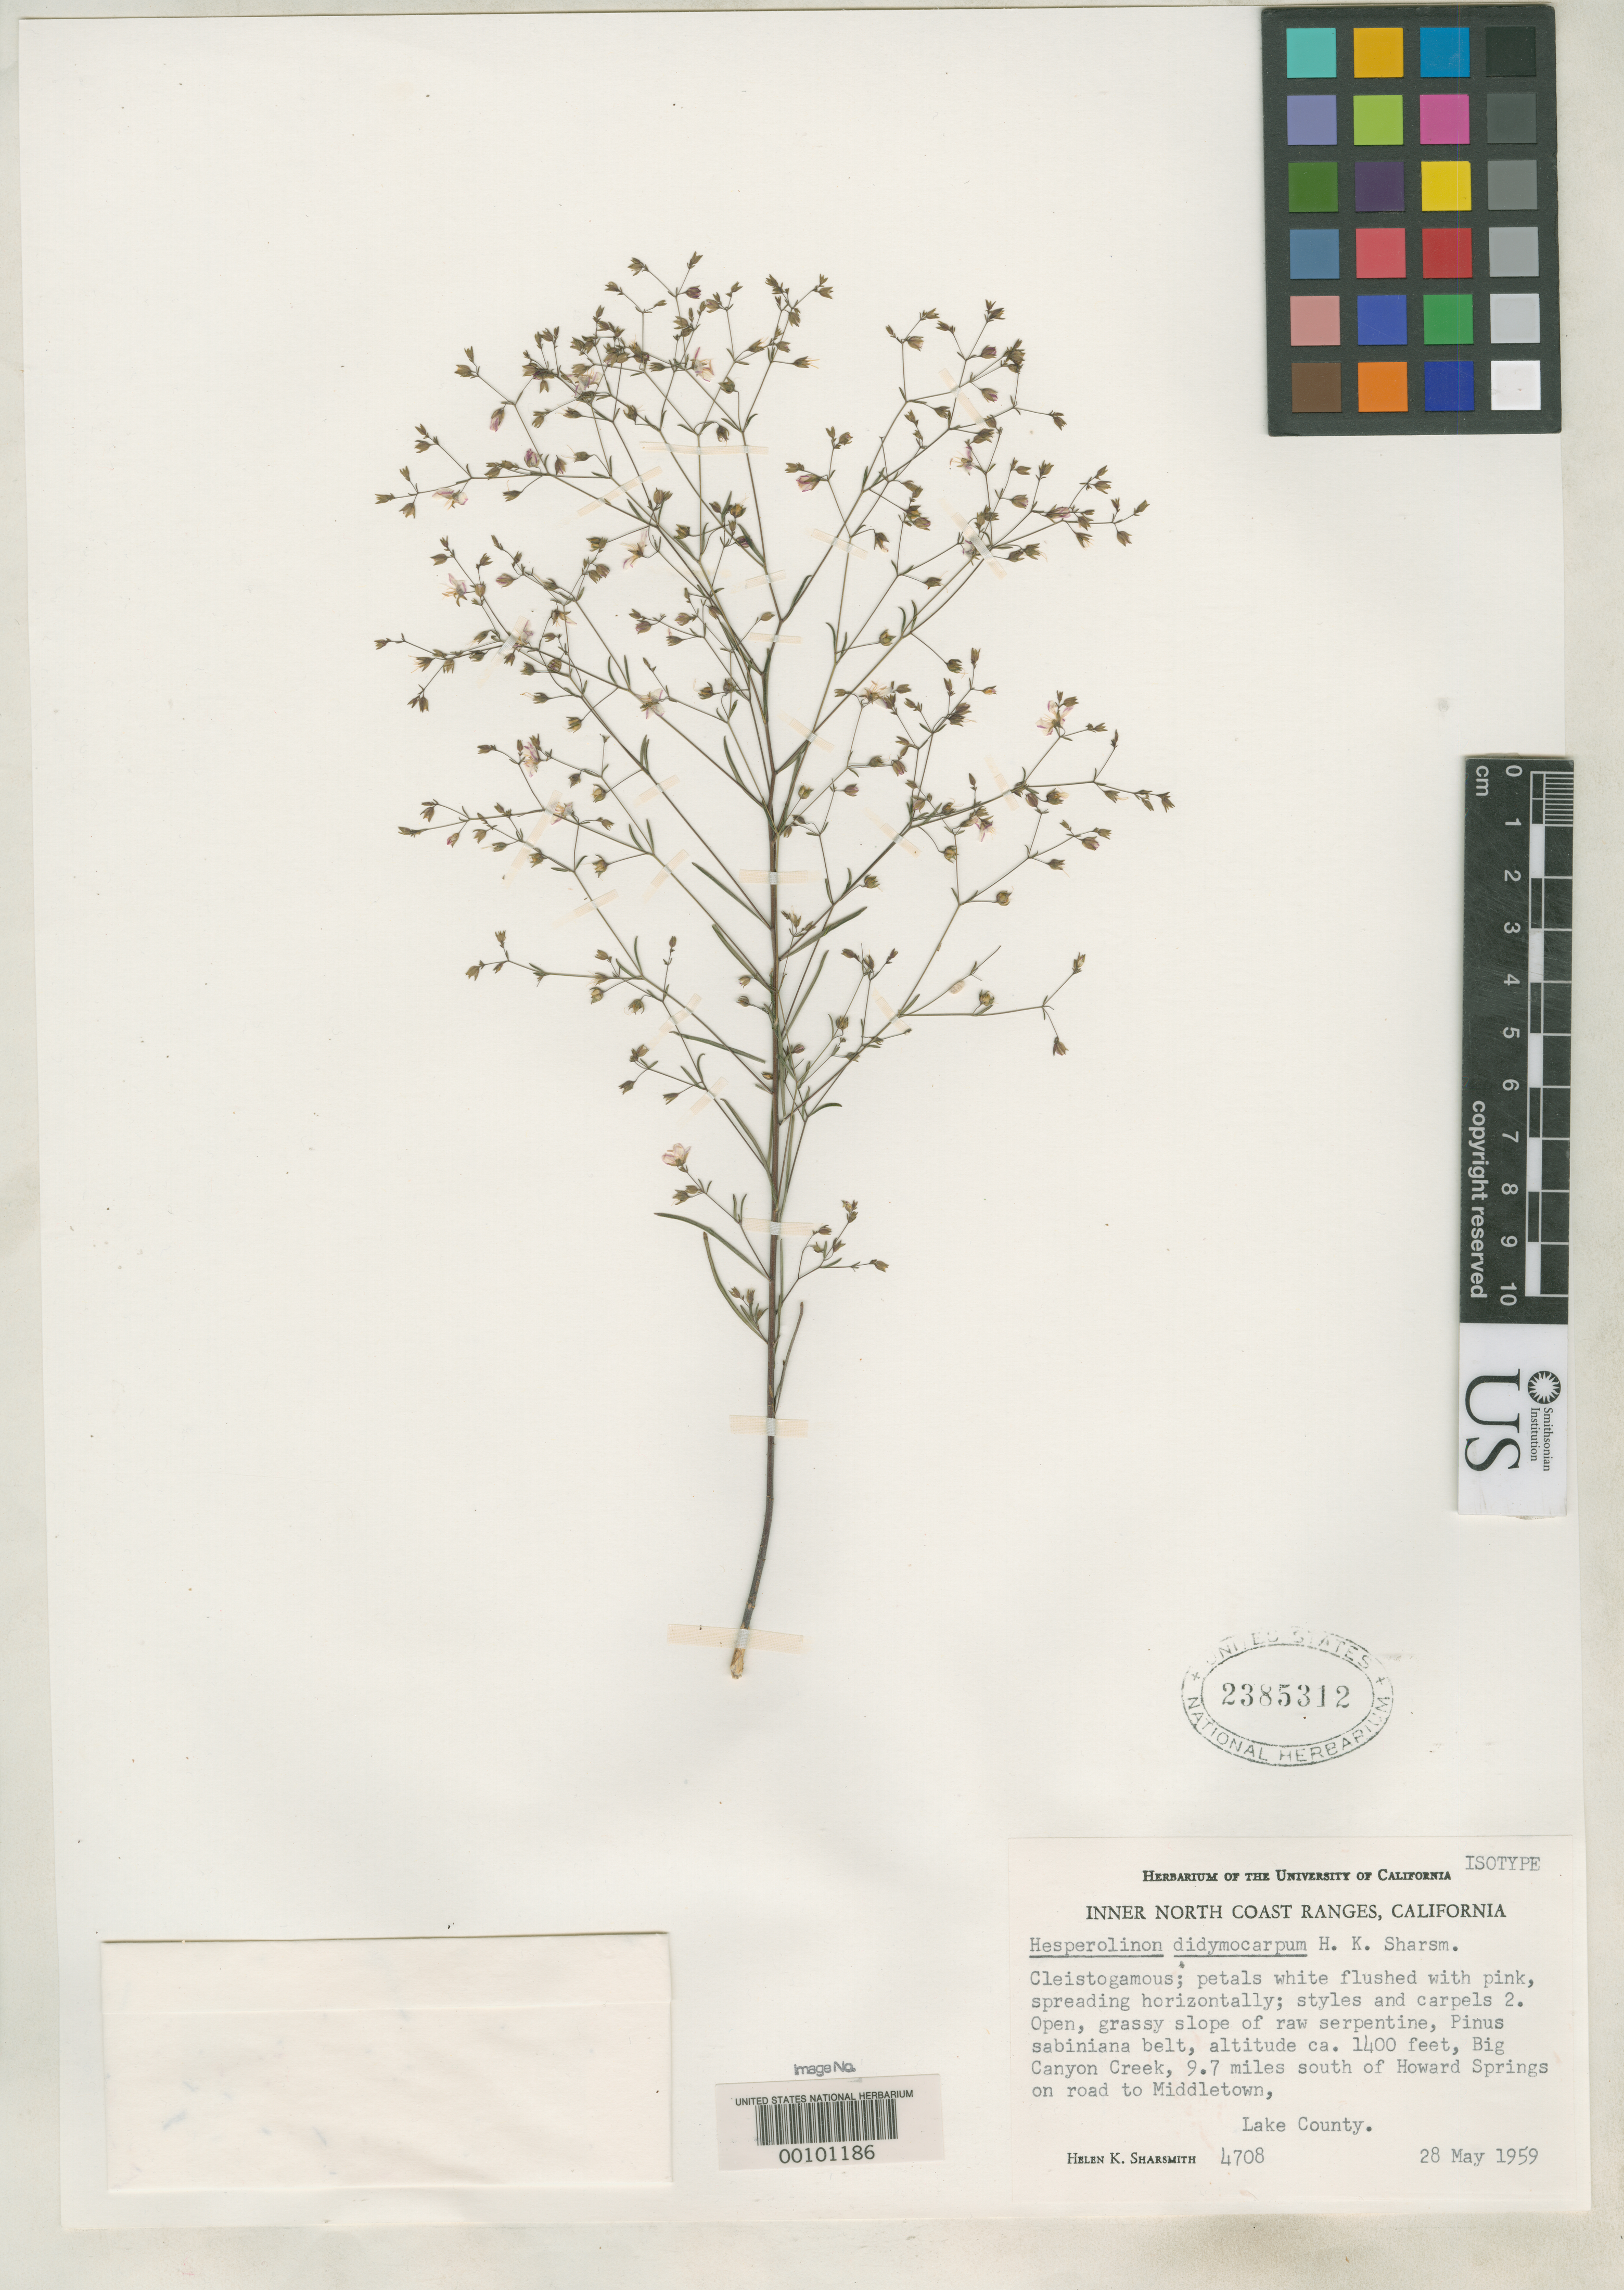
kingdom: Plantae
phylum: Tracheophyta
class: Magnoliopsida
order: Malpighiales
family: Linaceae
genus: Hesperolinon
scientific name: Hesperolinon didymocarpum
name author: H. Sharsm.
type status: Isotype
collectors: H. Sharsmith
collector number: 4708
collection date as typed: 28 May 1959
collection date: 1959-05-28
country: United States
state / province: California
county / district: Lake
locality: Big Canyon Creek, 9.7 mi S of Howard Springs on road to Middletown.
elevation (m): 427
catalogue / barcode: US 2385312